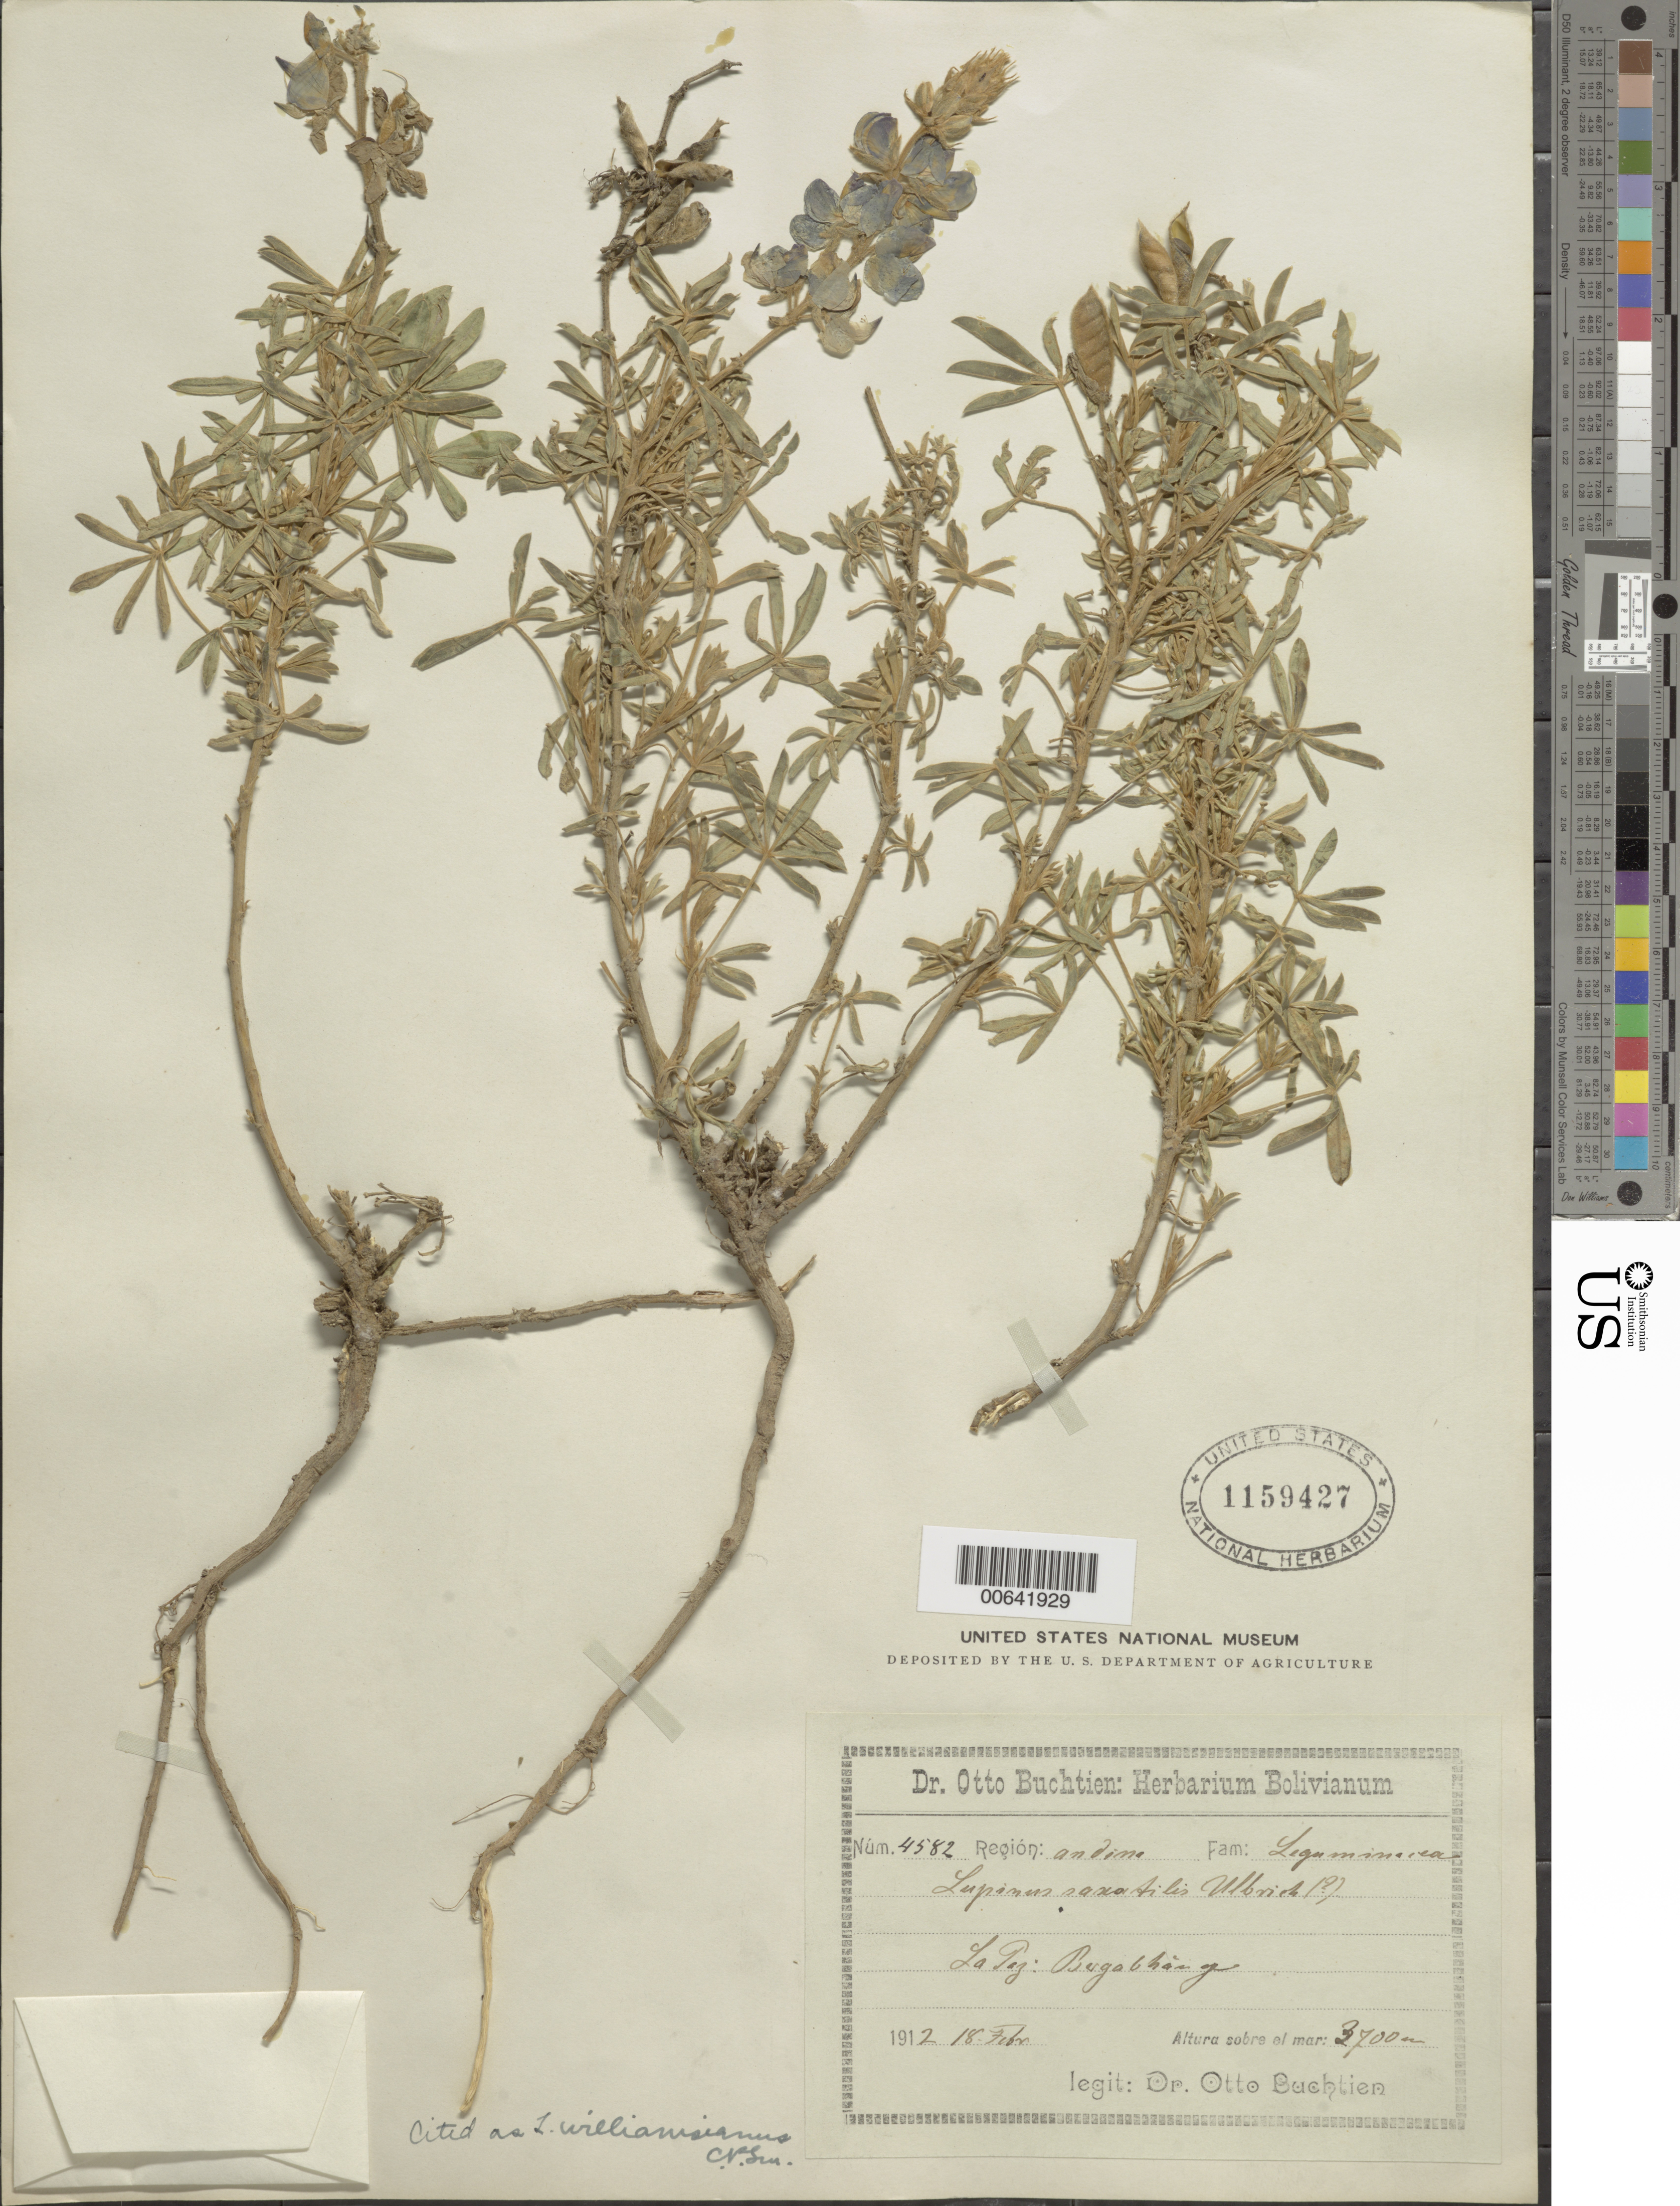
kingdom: Plantae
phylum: Tracheophyta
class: Magnoliopsida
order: Fabales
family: Fabaceae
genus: Lupinus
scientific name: Lupinus williamsianus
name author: C.P. Sm.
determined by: Smith, C. P.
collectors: O. Buchtien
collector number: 4582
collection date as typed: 18 Feb 1912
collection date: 1912-02-18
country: Bolivia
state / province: La Paz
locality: Pergachinga ?? (no se lee en la ficha)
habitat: Región Andina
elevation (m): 3700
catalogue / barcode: US 1159427